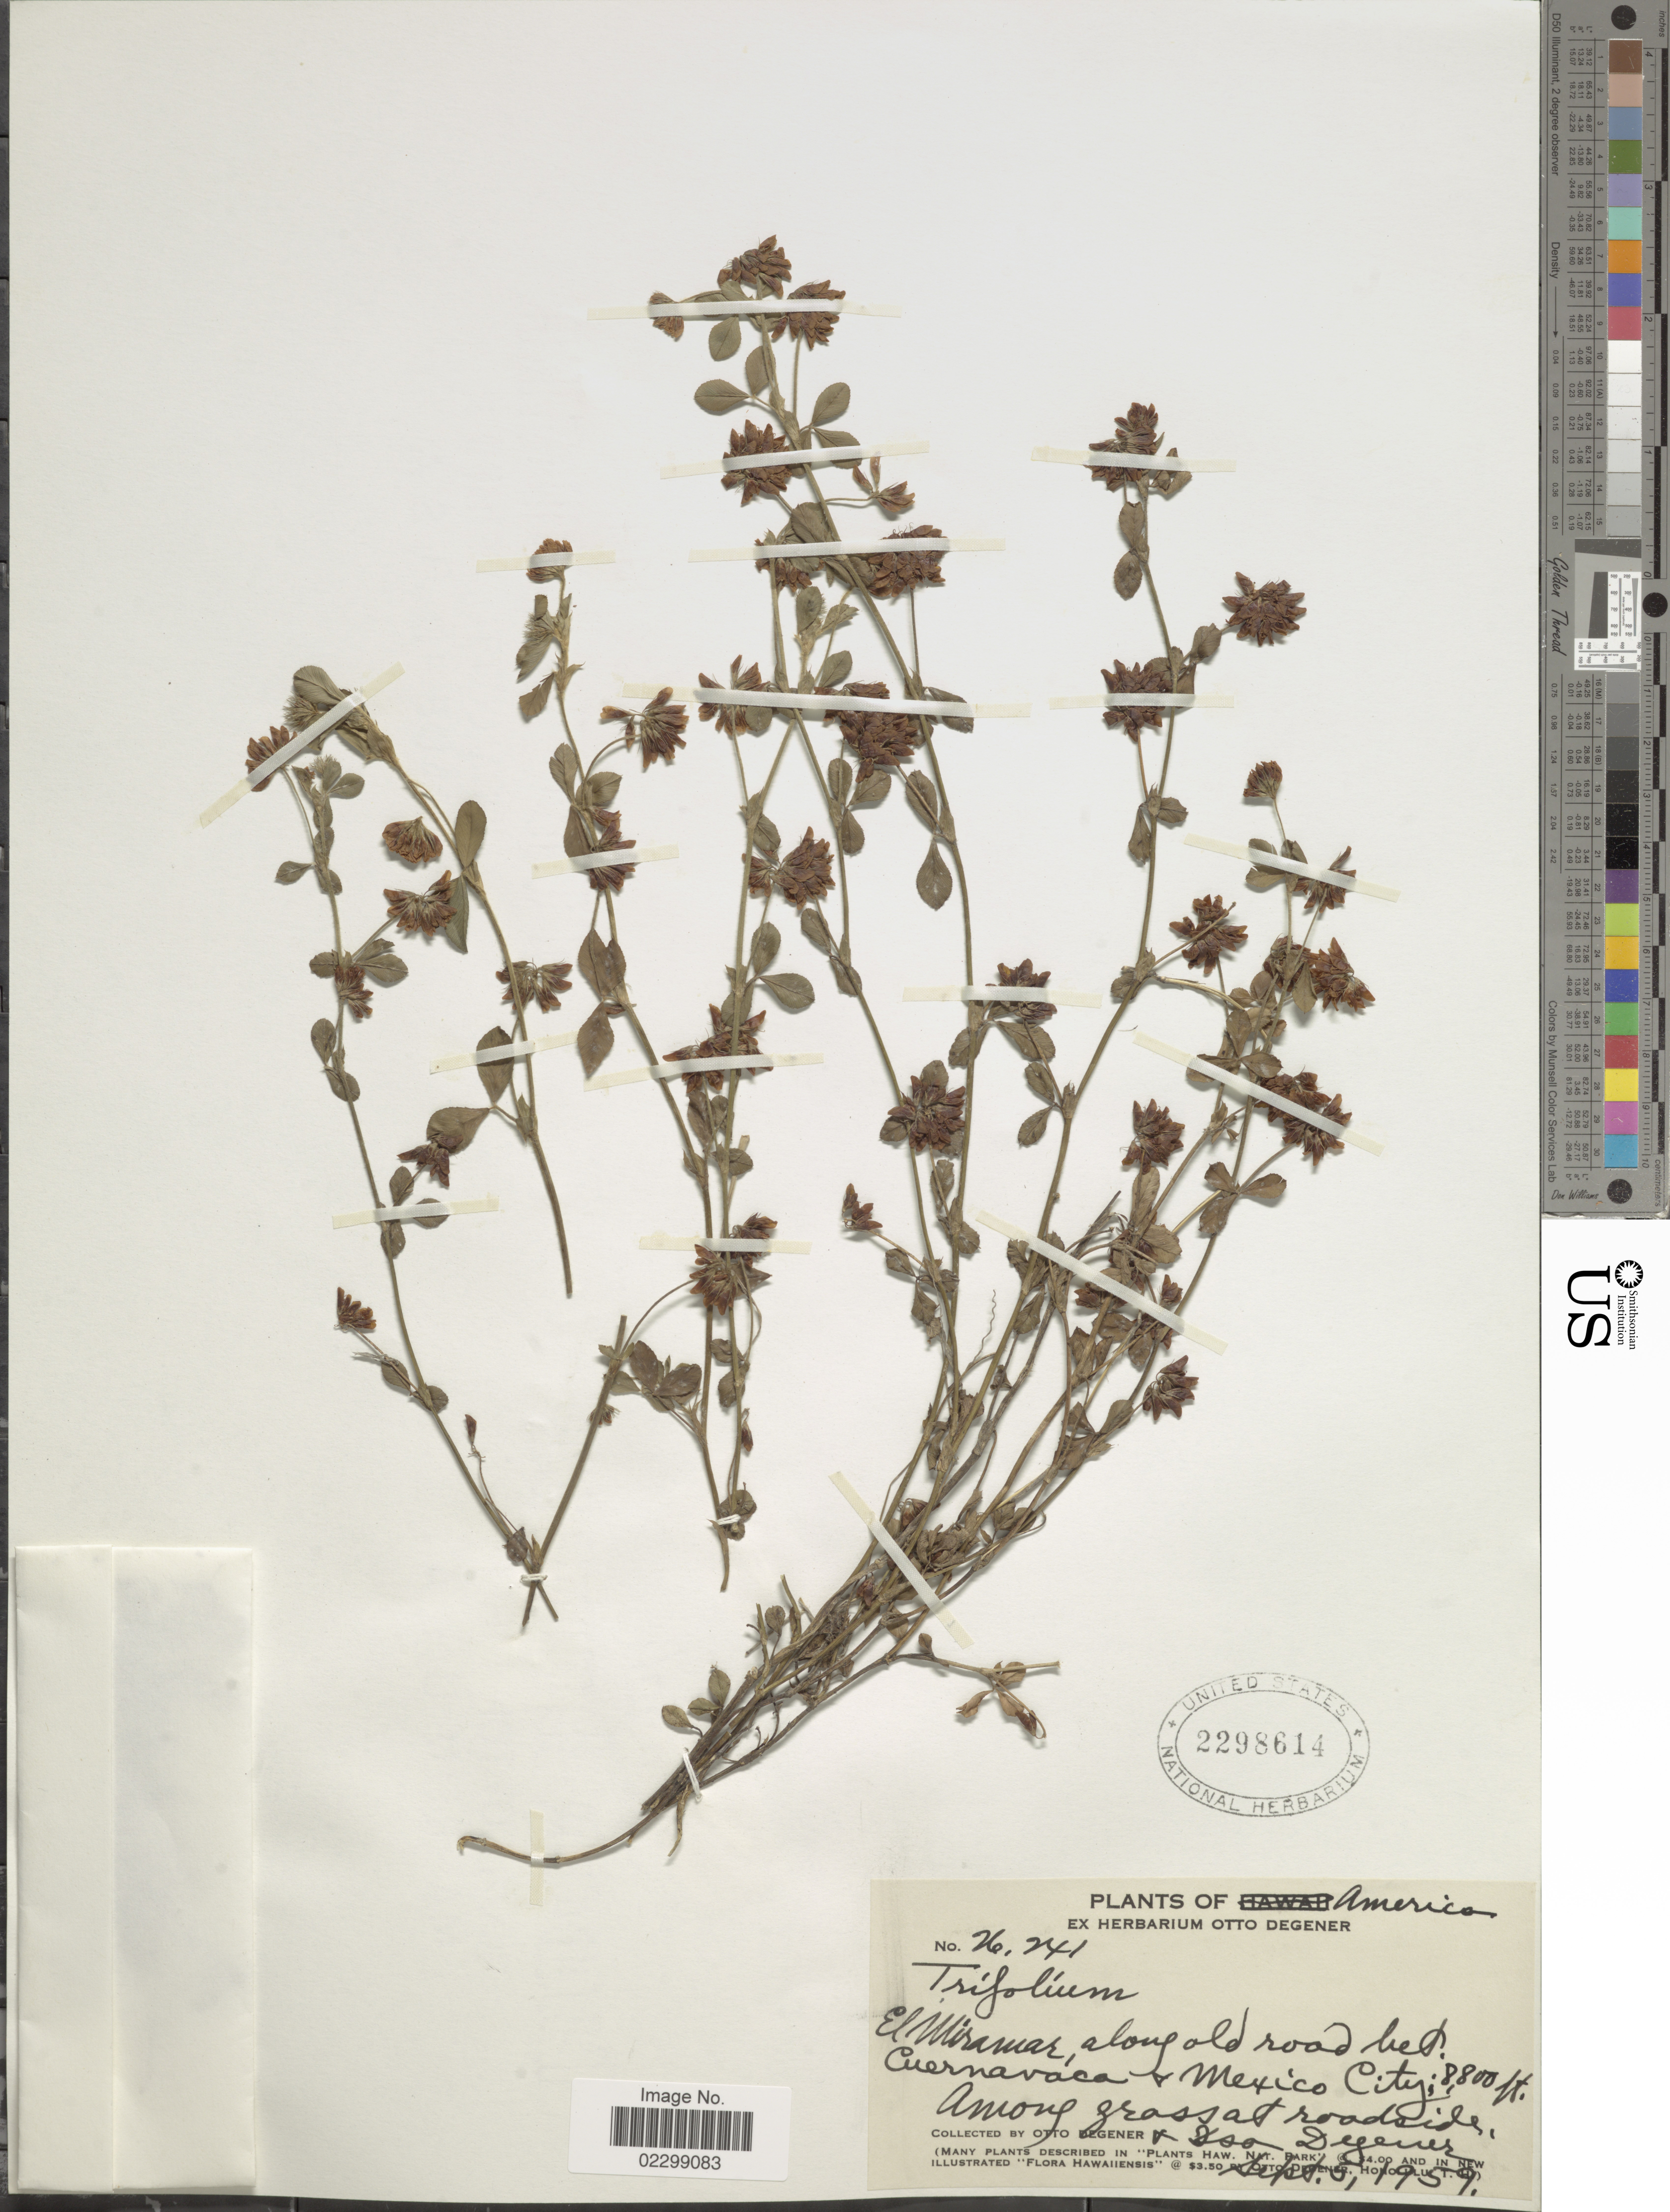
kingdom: Plantae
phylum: Tracheophyta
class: Magnoliopsida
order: Fabales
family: Fabaceae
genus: Trifolium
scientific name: Trifolium sp.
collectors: O. Degener & I. Degener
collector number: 26241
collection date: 1959-09-05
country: Mexico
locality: El Miramar, along old road bed. Cuernavaca + Mexico City, among grass at roadside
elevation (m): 2682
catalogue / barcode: US 2298614